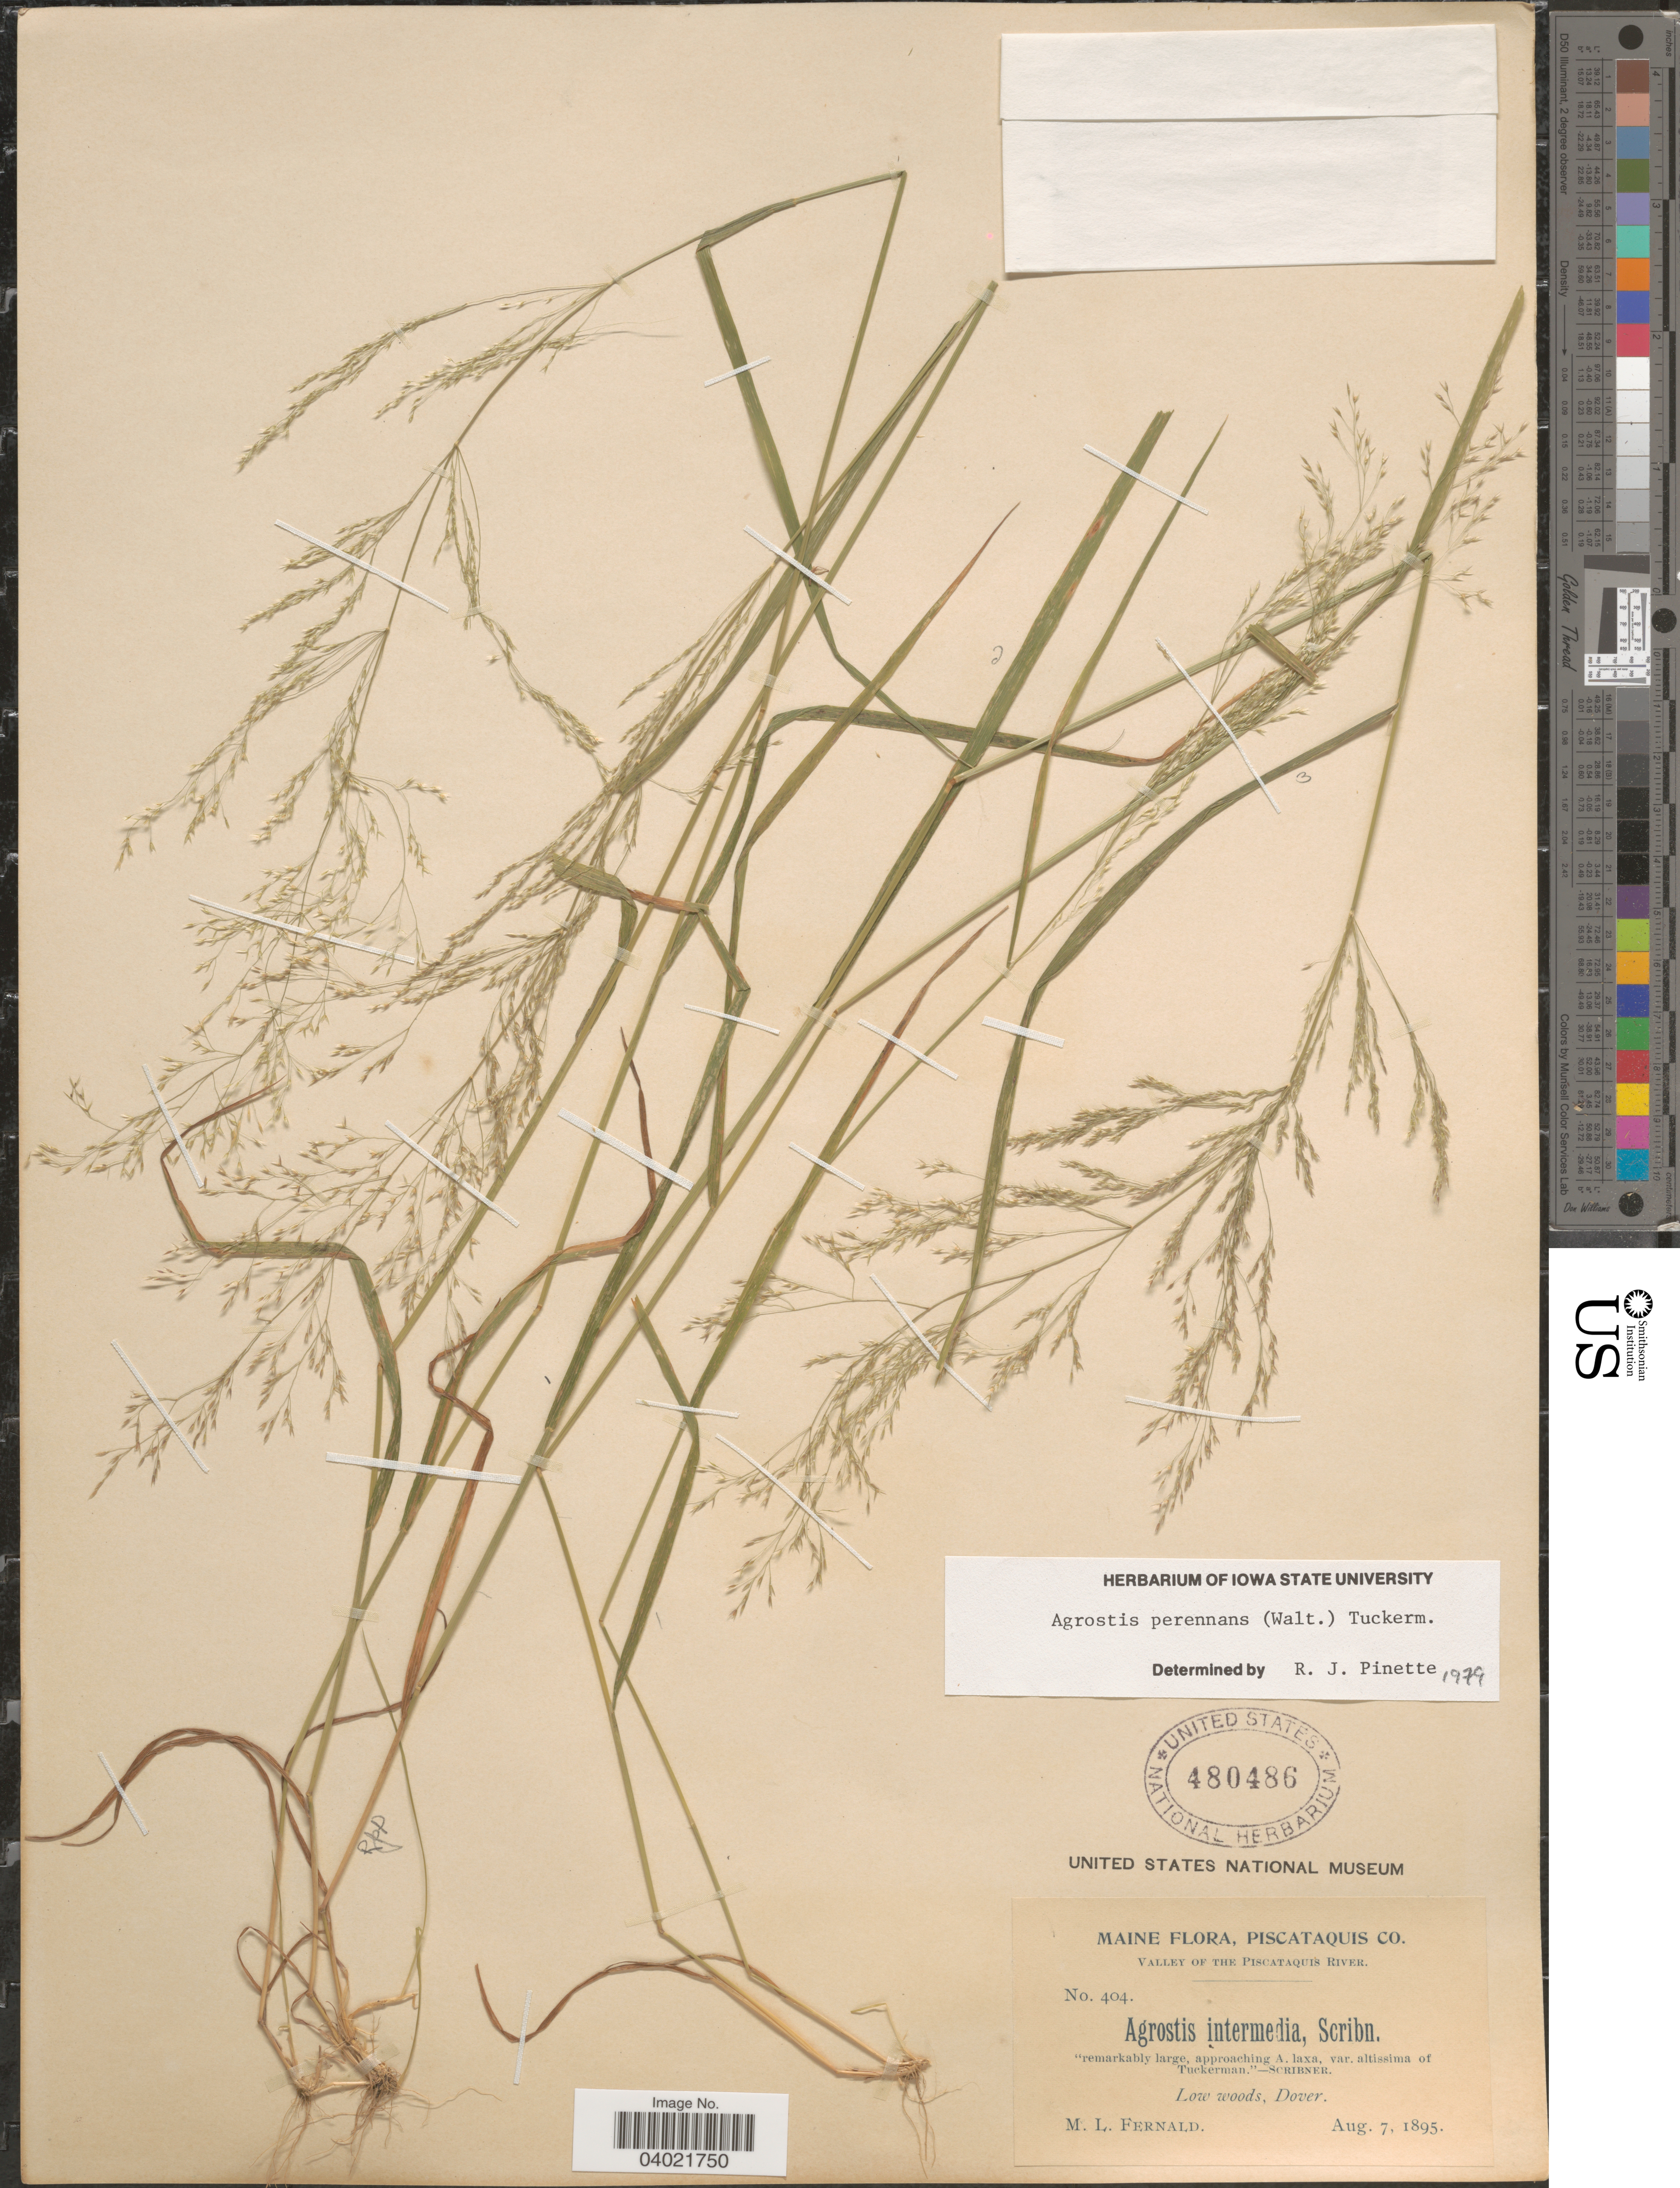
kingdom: Plantae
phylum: Tracheophyta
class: Liliopsida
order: Poales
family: Poaceae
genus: Agrostis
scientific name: Agrostis perennans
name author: (Walter) Tuck.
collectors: M. L. Fernald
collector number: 404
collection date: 1895-08-07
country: United States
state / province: Maine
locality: Piscataquis Co. Valley of the Piscataquis River. Dover.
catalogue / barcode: US 480486